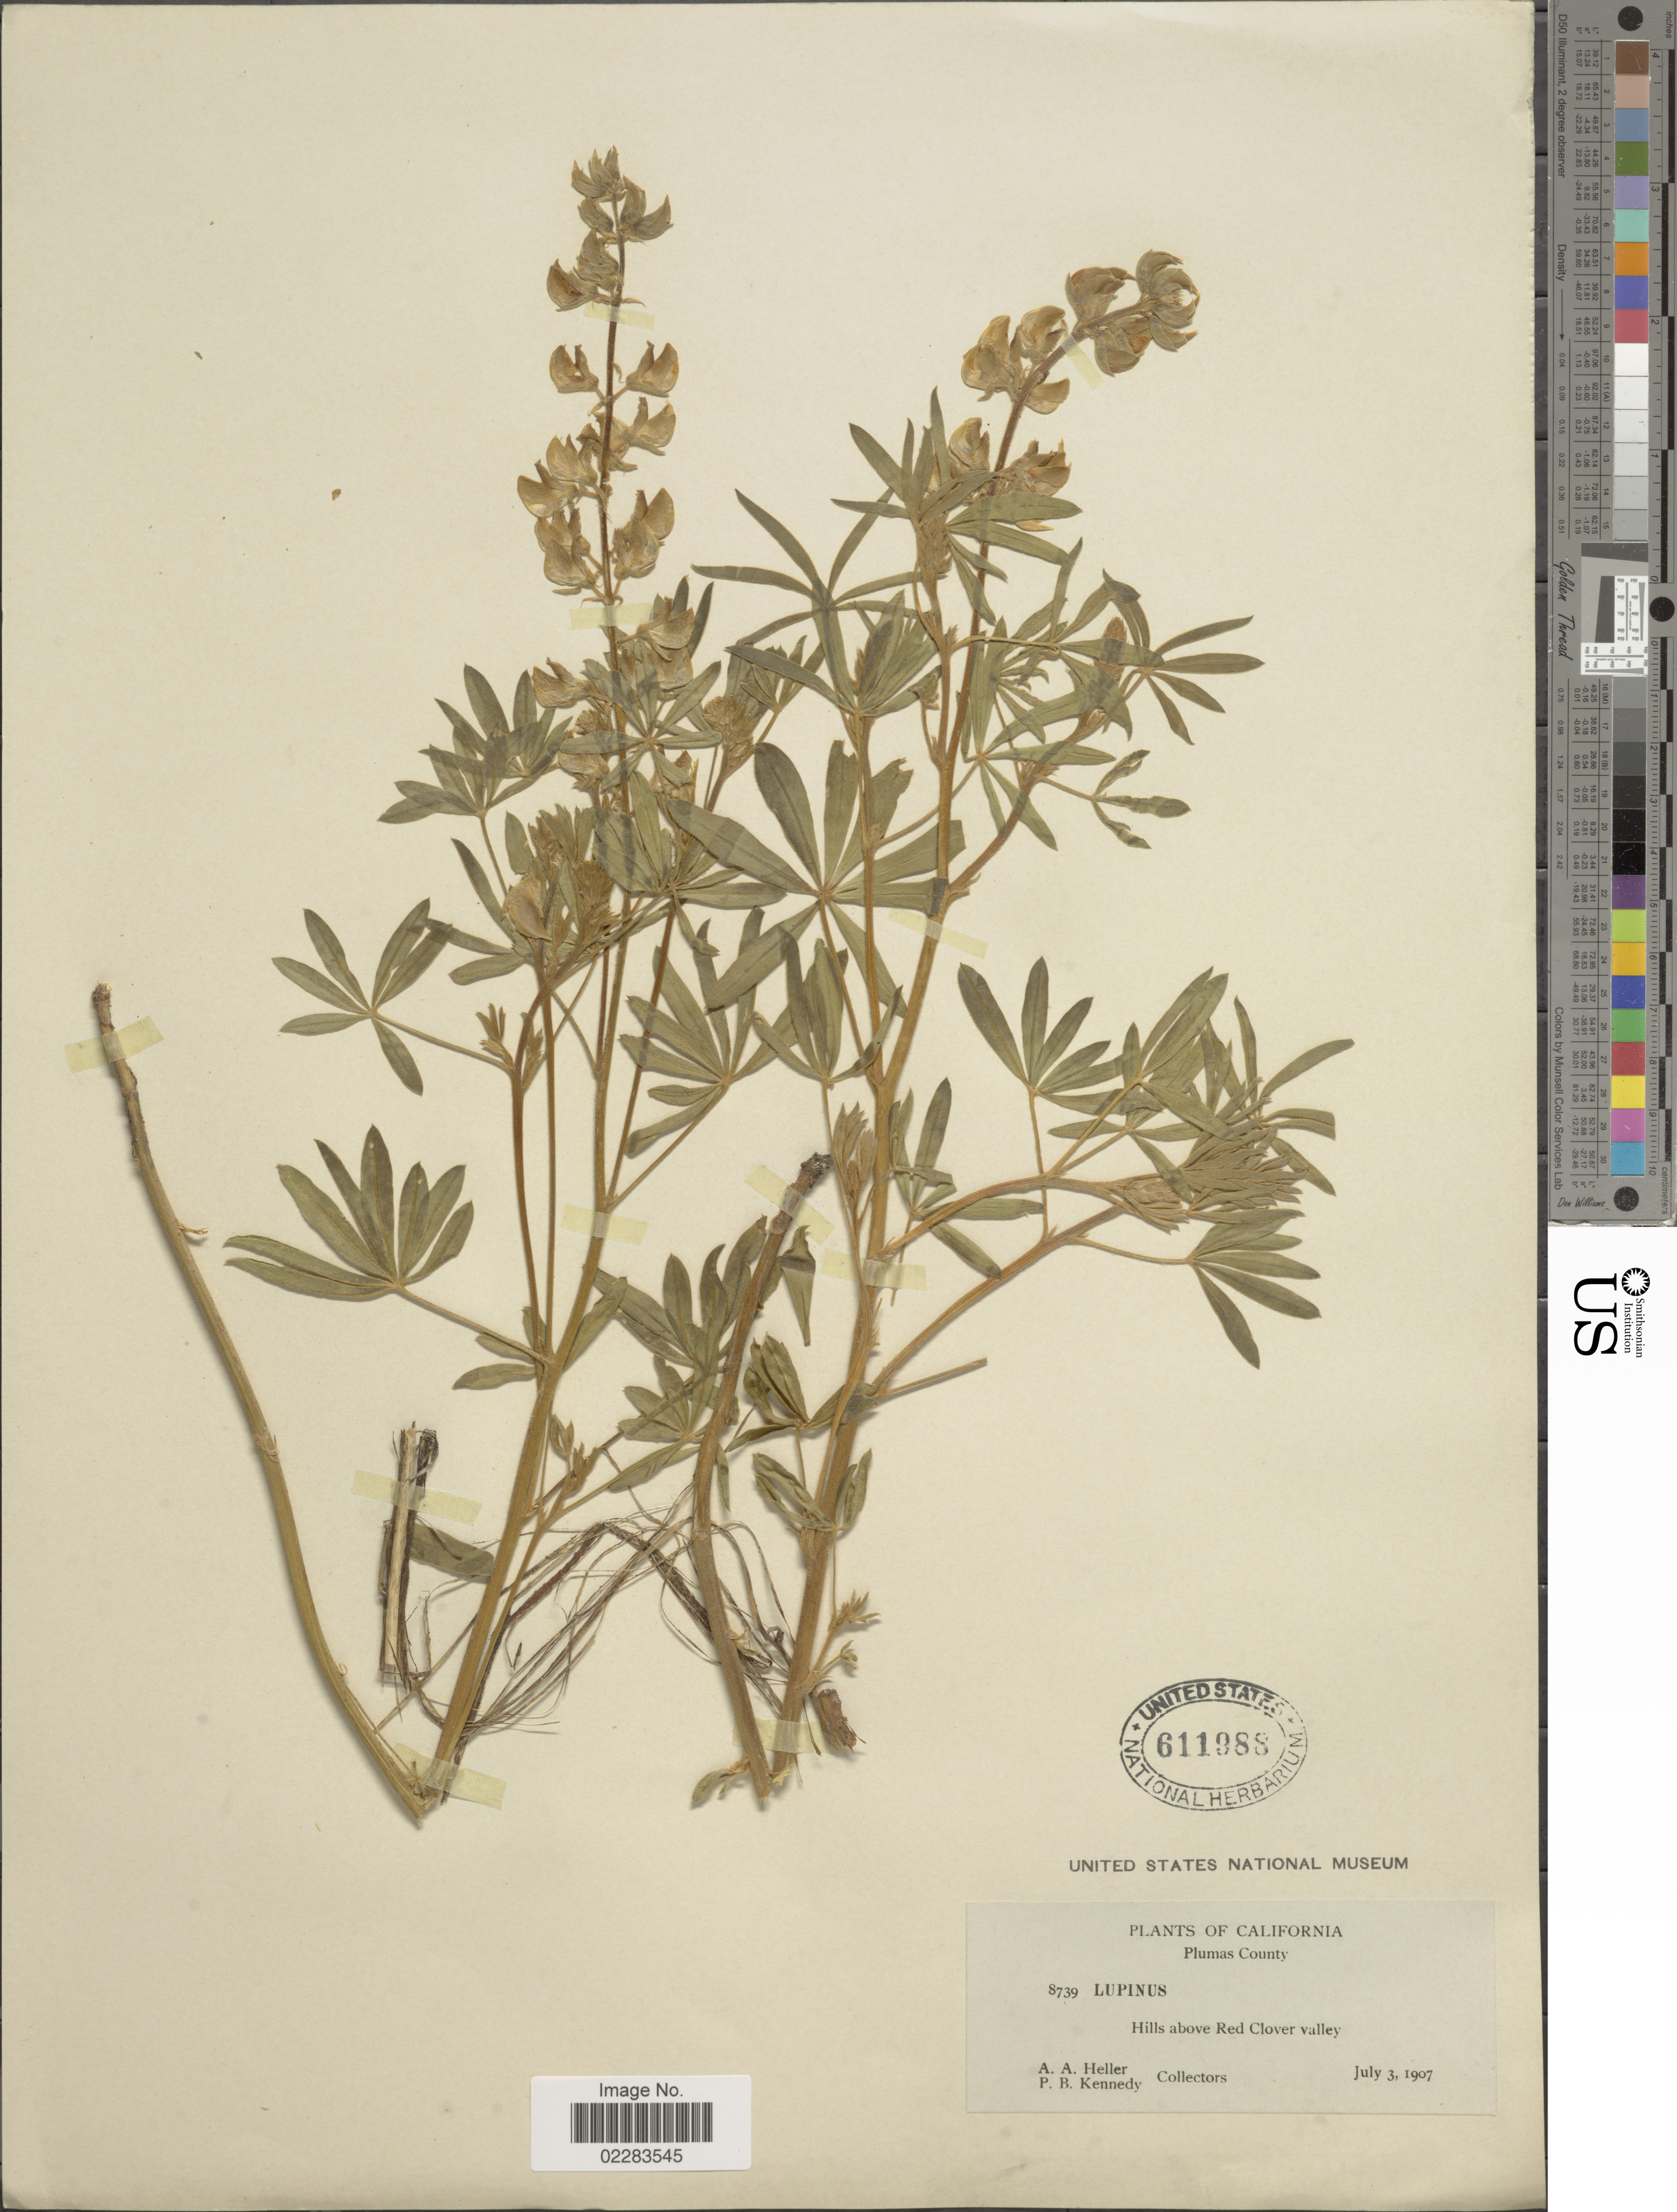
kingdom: Plantae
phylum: Tracheophyta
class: Magnoliopsida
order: Fabales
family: Fabaceae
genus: Lupinus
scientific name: Lupinus albicaulis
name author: Douglas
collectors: A. A. Heller & P. B. Kennedy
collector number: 8739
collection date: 1907-07-03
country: United States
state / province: California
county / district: Plumas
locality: Plumas County. Hills above Red Clover valley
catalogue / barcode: US 611988